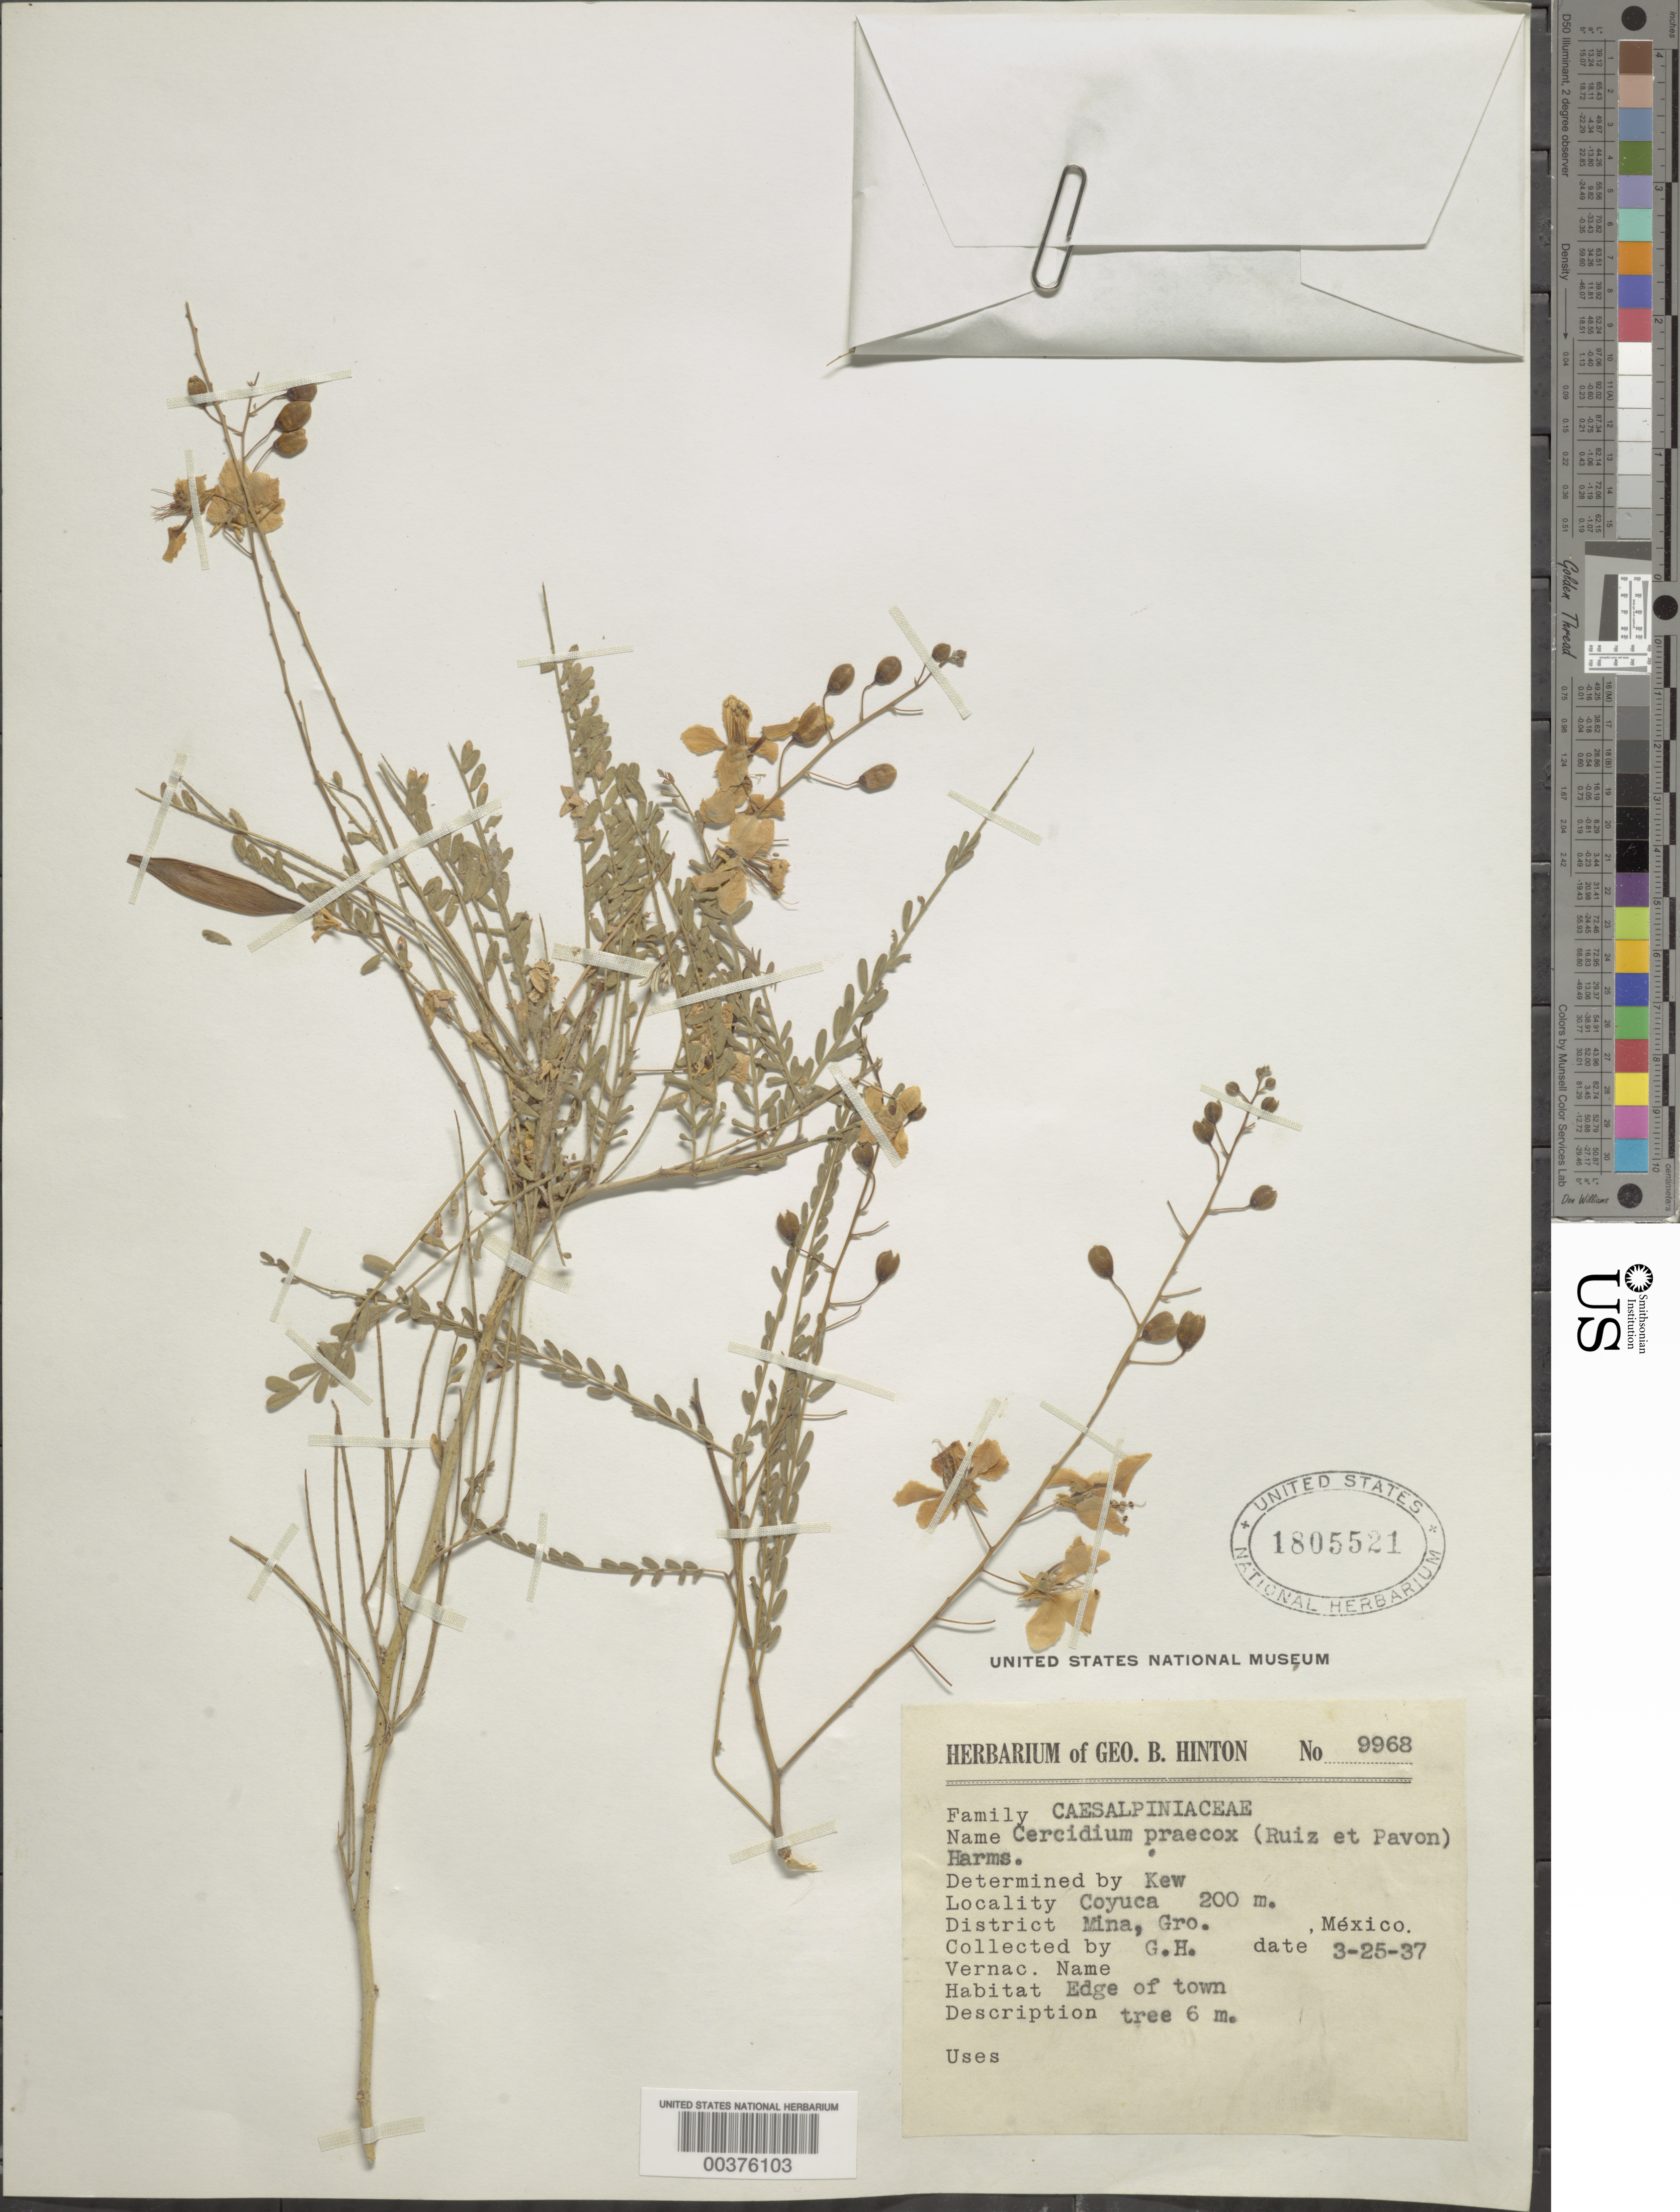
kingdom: Plantae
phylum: Tracheophyta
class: Magnoliopsida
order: Fabales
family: Fabaceae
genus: Parkinsonia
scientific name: Parkinsonia praecox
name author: (Ruiz & Pav.) J.E. Hawkins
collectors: G. B. Hinton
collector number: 9968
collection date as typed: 25 Mar 1937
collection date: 1937-03-25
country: Mexico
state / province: Guerrero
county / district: Mina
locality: Coyuca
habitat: Edge of town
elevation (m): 200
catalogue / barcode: US 1805521